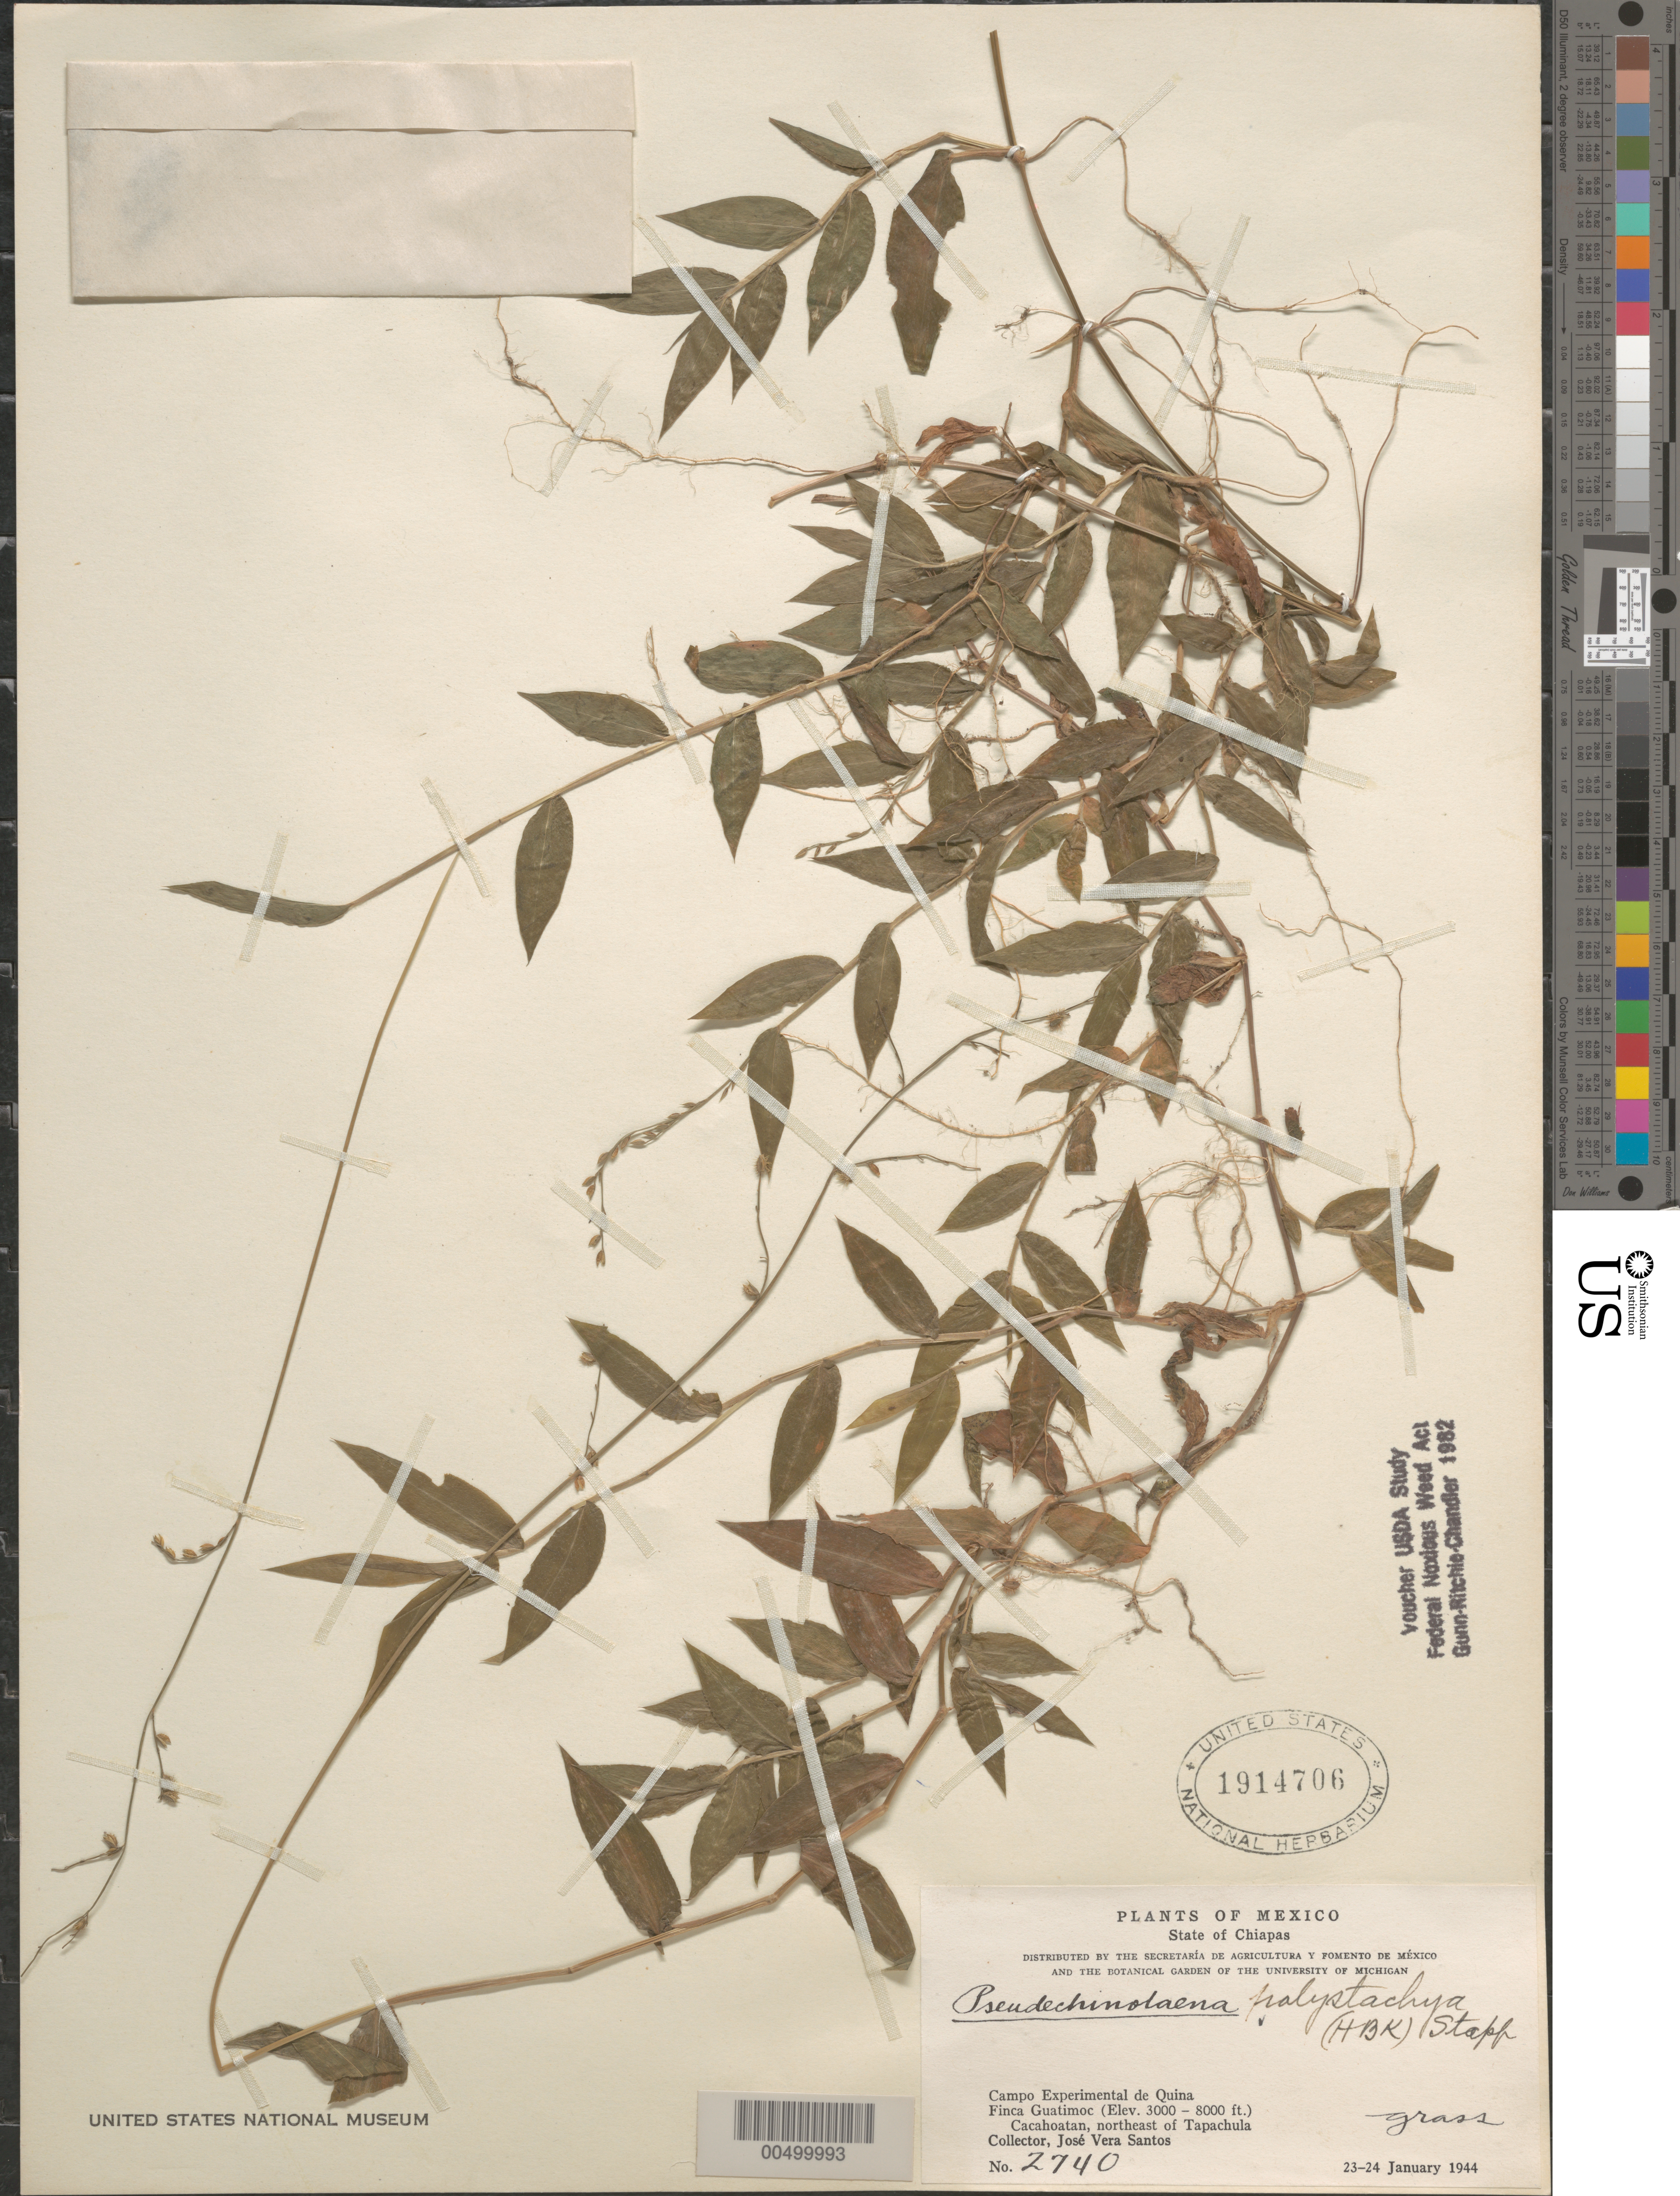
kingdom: Plantae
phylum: Tracheophyta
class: Liliopsida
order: Poales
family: Poaceae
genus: Pseudechinolaena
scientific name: Pseudechinolaena polystachya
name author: (Kunth) Stapf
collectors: J. V. Santos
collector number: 2740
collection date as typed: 23 Jan 1944 to 24 Jan 1944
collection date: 1944-01-23/1944-01-24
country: Mexico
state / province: Chiapas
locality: Campo Experimental de Quina, Finca Guatimoc, Cacahoatan, NE of Tapachula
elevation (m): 914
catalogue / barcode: US 1914706